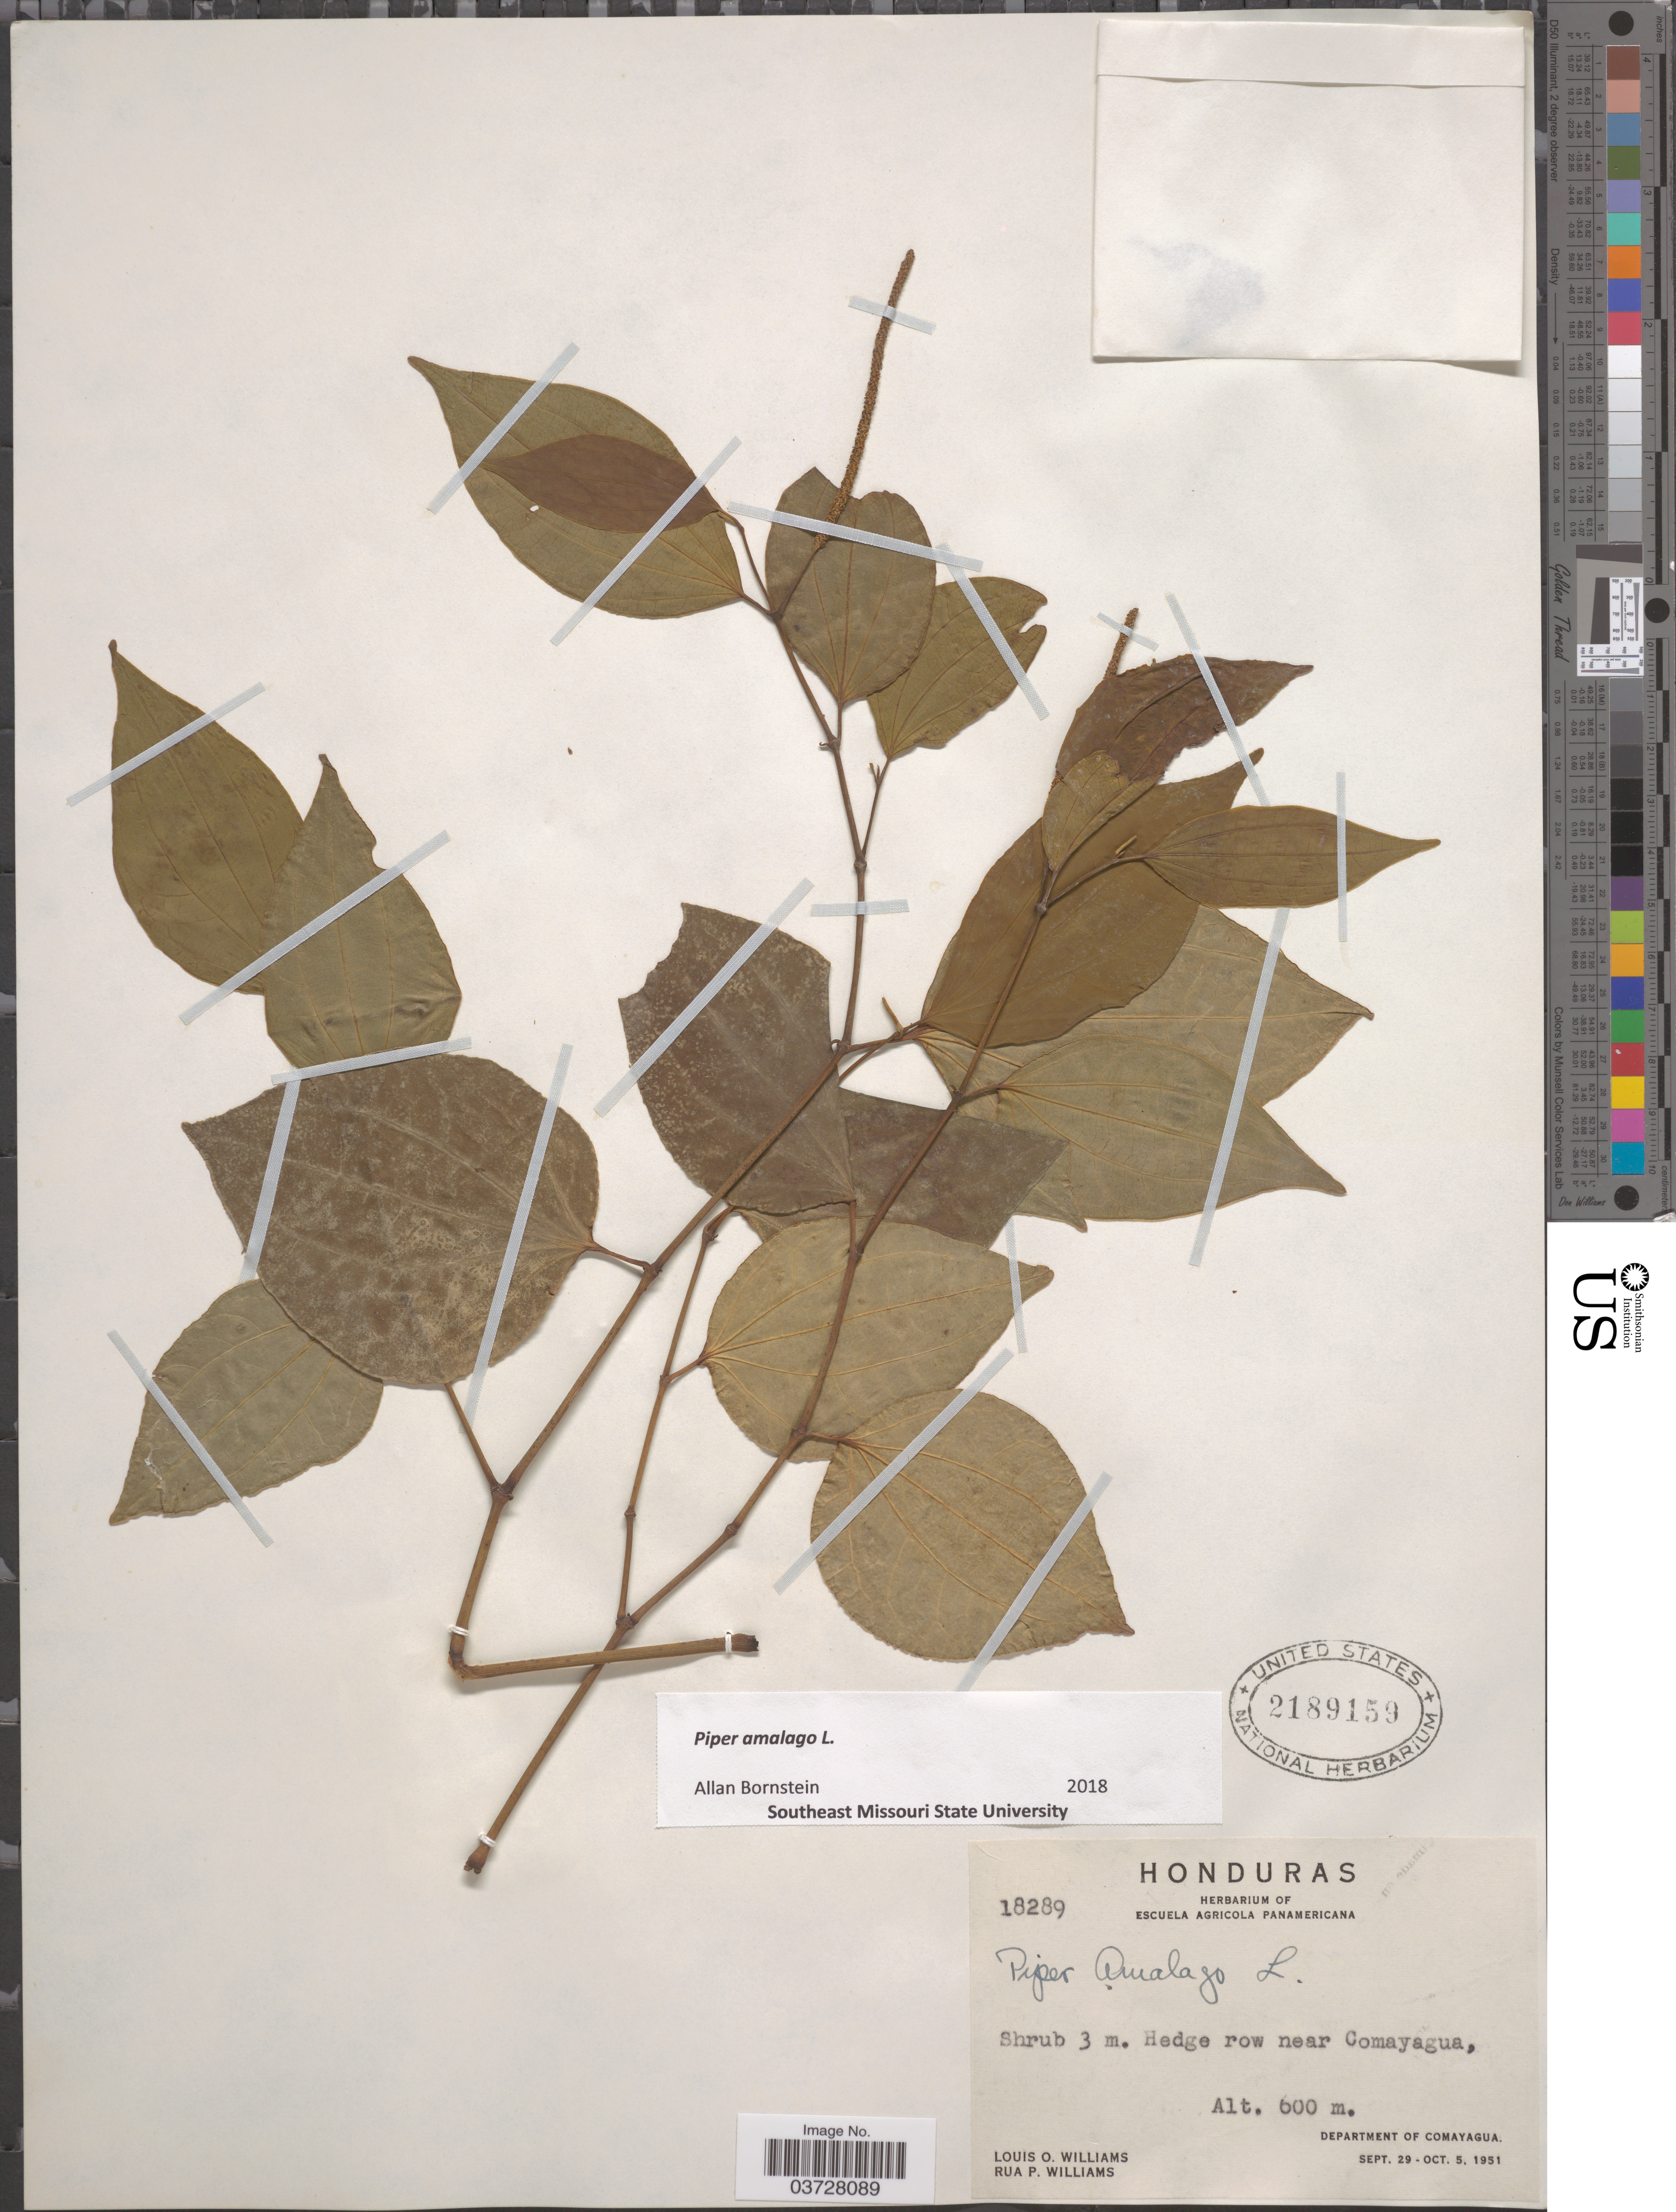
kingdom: Plantae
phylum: Tracheophyta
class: Magnoliopsida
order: Piperales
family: Piperaceae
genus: Piper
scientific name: Piper amalago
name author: L.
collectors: L. O. Williams & R. P. Williams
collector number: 18289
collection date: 1951-09-29/1951-10-05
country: Honduras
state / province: Comayagua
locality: Hedge row near Comayagua, Department of Comayagua.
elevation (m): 600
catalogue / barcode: US 2189159